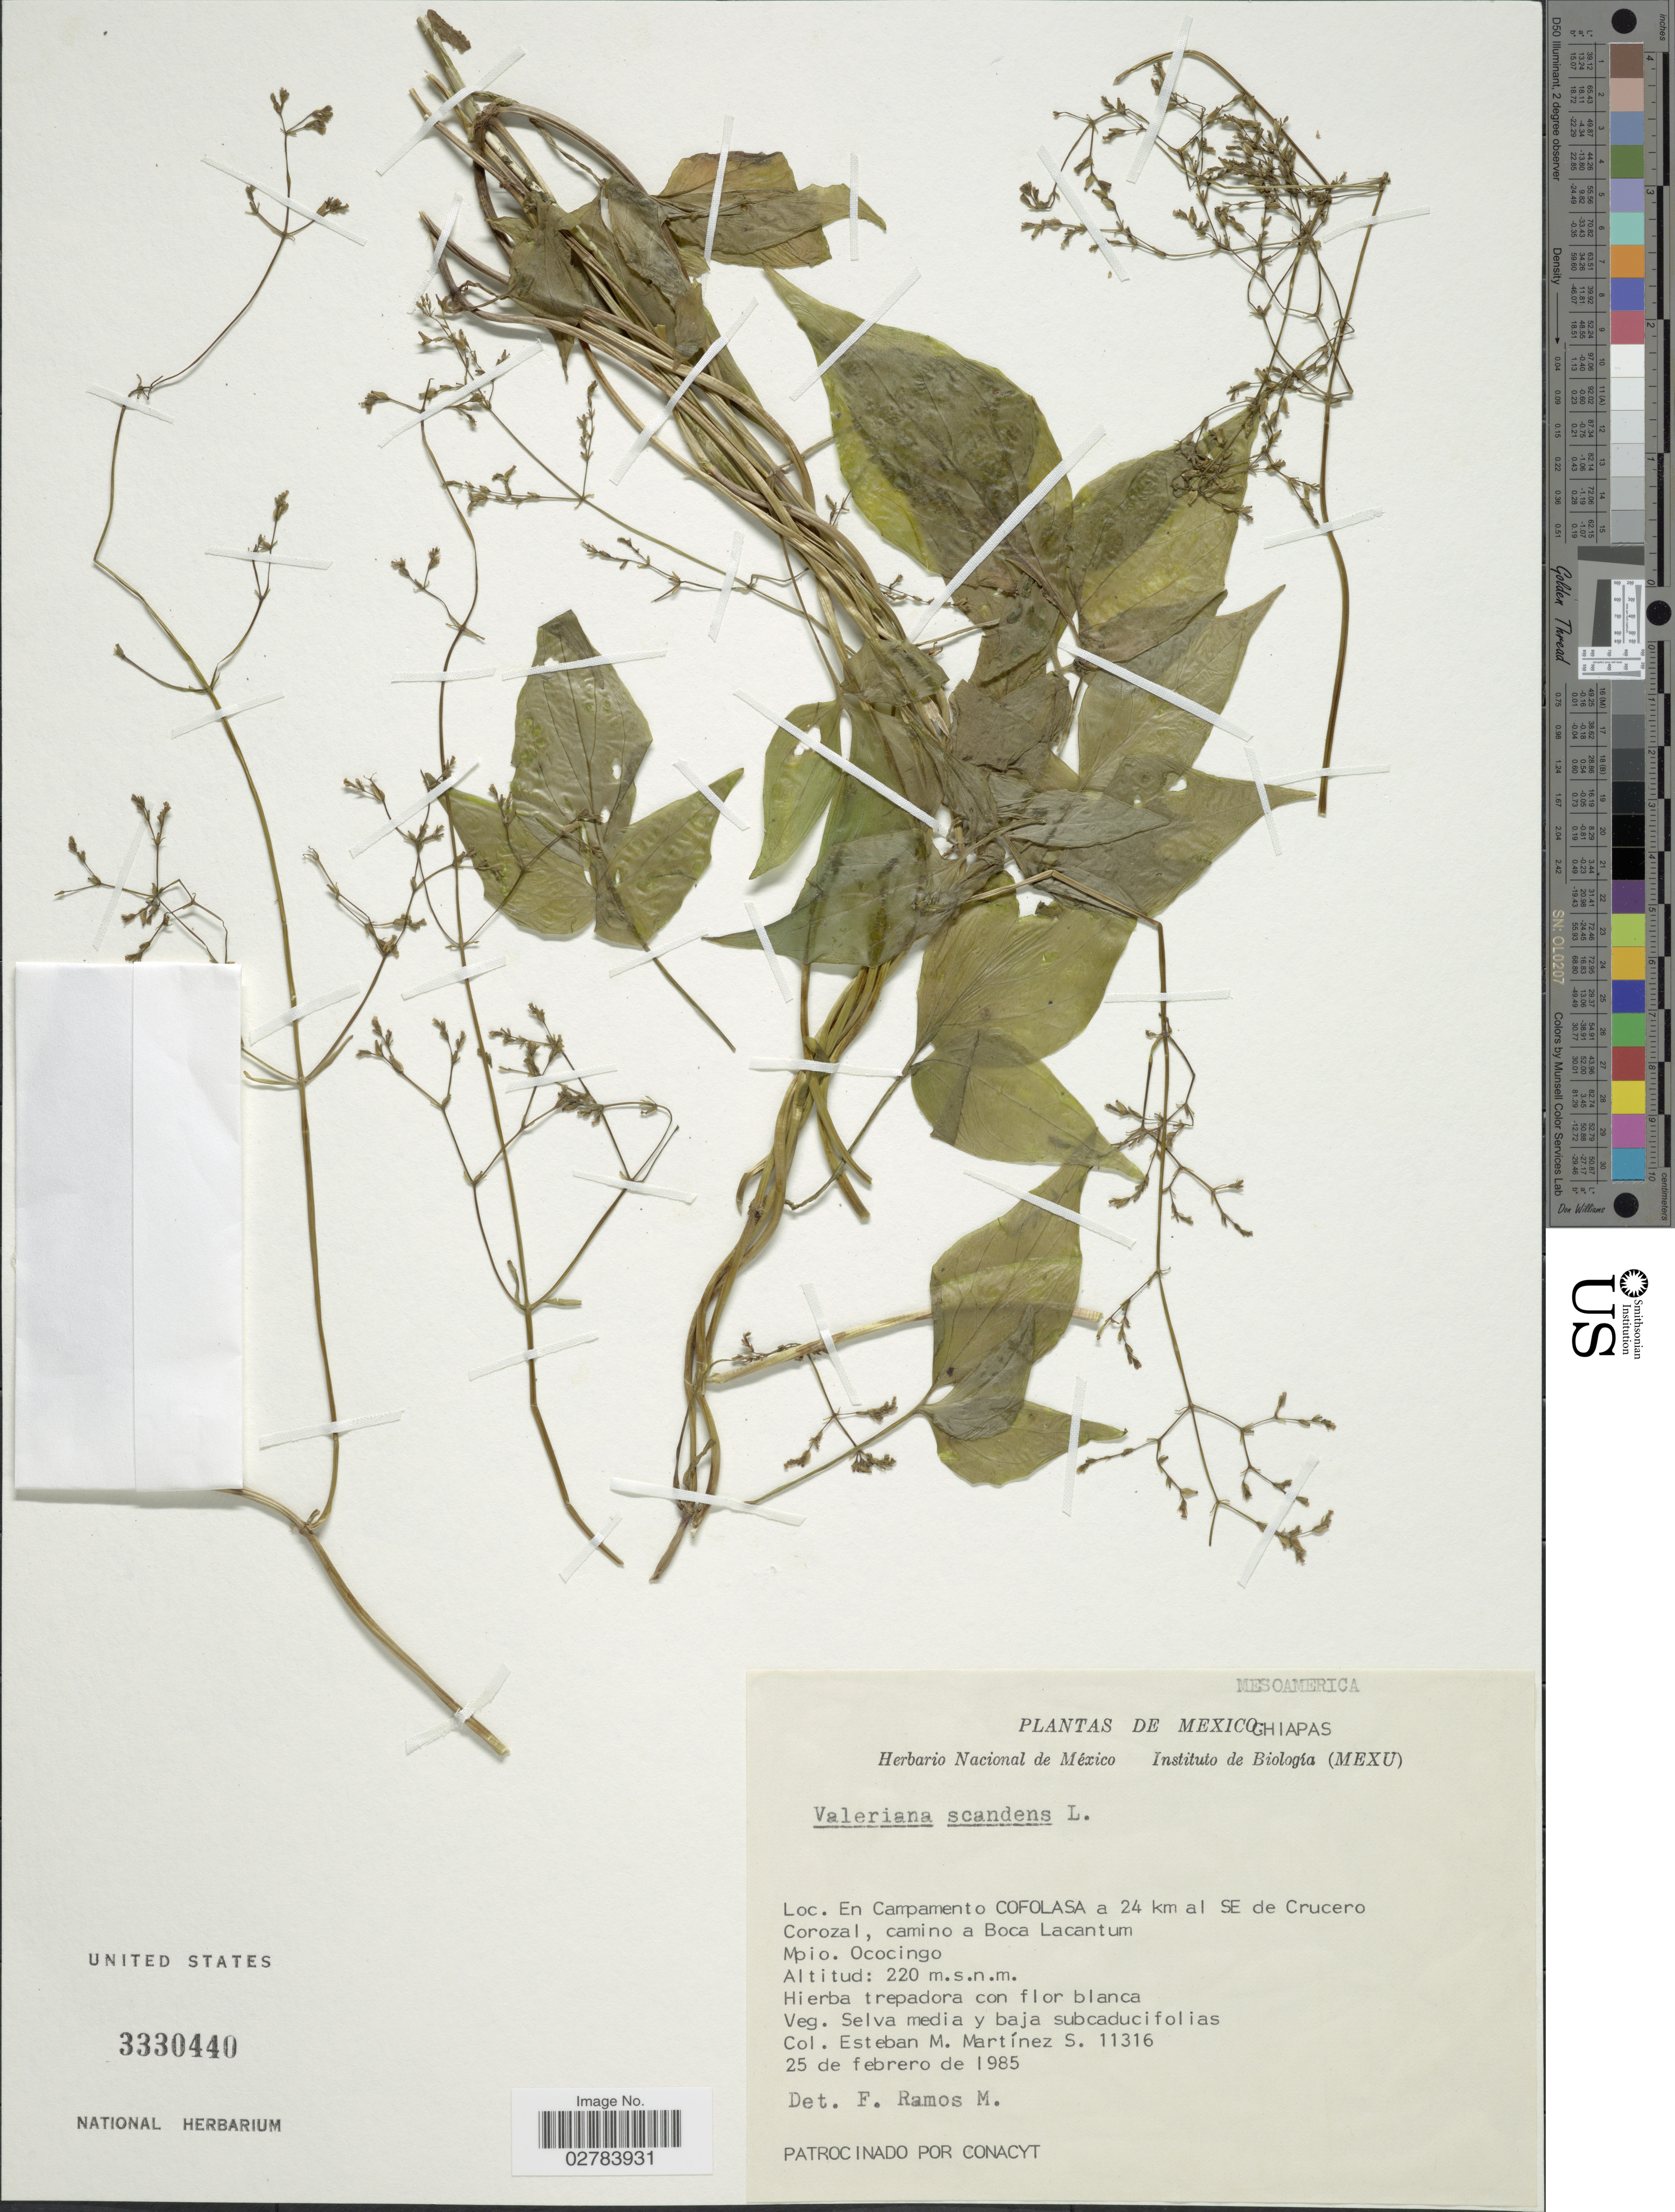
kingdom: Plantae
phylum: Tracheophyta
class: Magnoliopsida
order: Dipsacales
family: Caprifoliaceae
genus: Valeriana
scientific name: Valeriana scandens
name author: L.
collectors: E. M. Martínez S.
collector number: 11316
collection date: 1985-02-25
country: Mexico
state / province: Chiapas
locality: En Campamento Cofolasa a 24 km al SE de Crucero Corozal, camino a Boca Lacantum, Mpio, Ococingo.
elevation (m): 220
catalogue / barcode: US 3330440